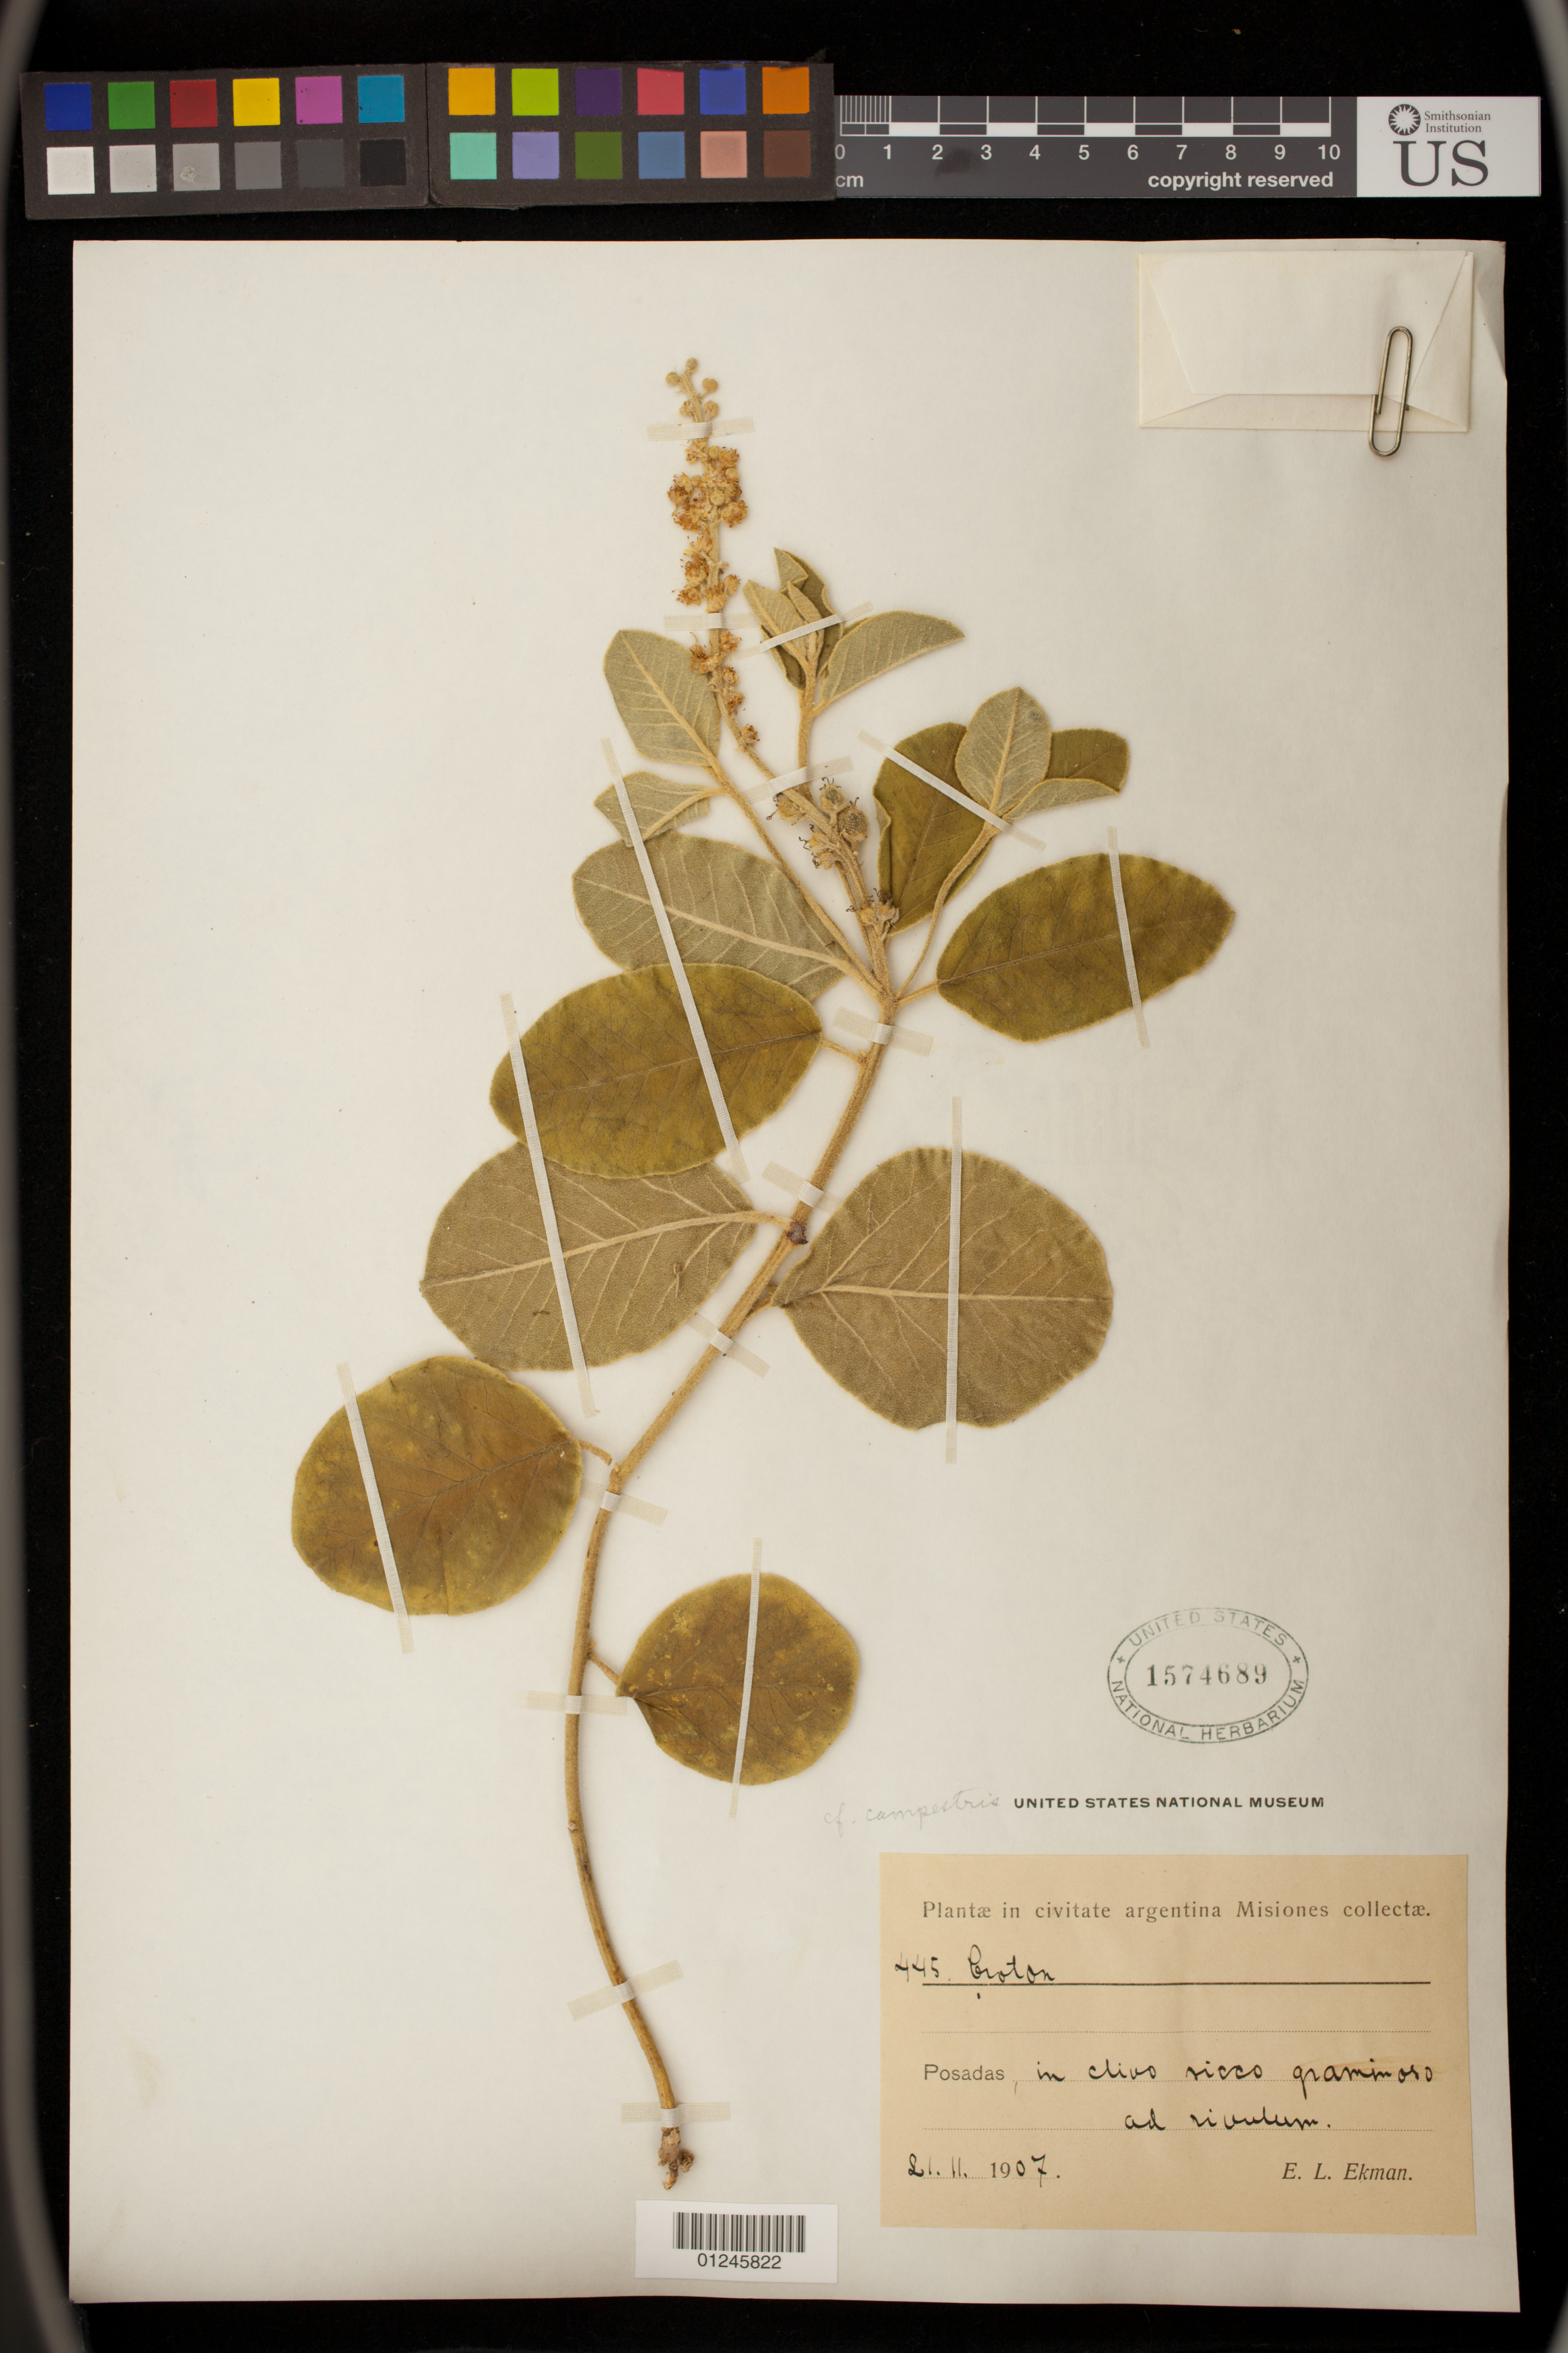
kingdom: Plantae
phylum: Tracheophyta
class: Magnoliopsida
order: Malpighiales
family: Euphorbiaceae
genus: Croton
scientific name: Croton sp.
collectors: E. L. Ekman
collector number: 445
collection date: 1907-11-21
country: Argentina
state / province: Misiones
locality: Posadas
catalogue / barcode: US 1574689